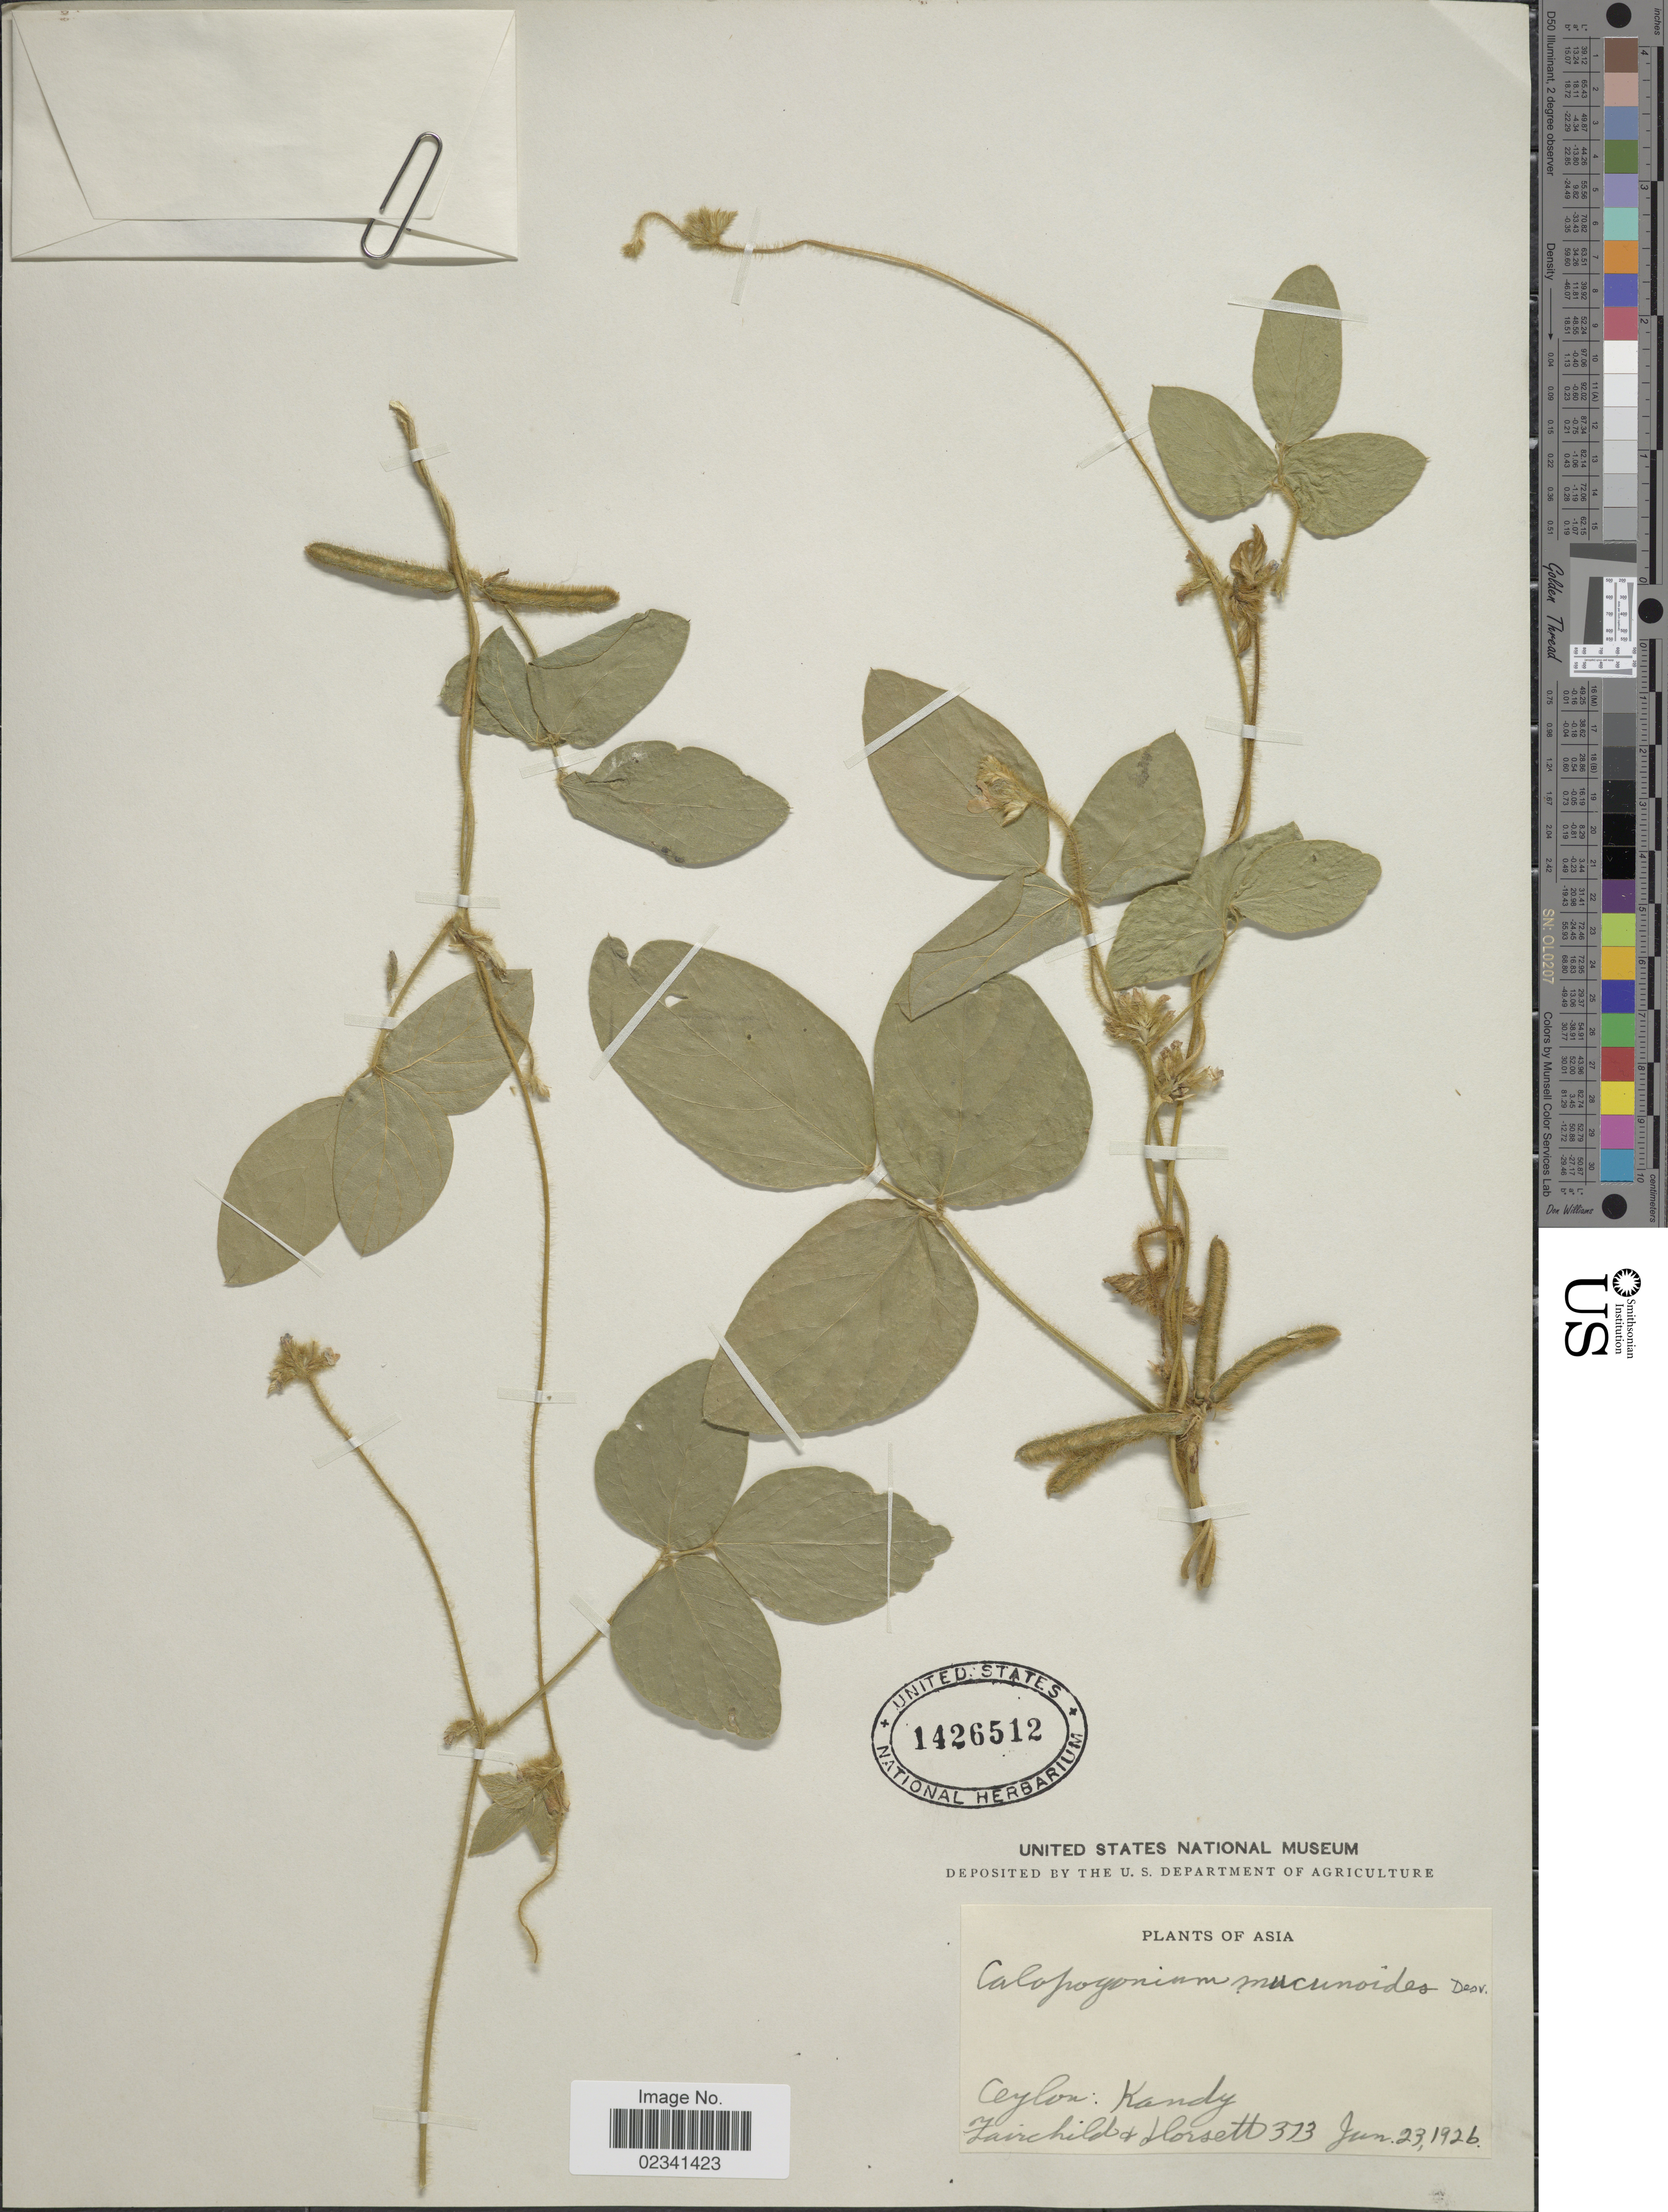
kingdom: Plantae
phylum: Tracheophyta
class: Magnoliopsida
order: Fabales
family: Fabaceae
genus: Calopogonium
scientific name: Calopogonium mucunoides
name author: Desv.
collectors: -. Fairchild & -. Horsett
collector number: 373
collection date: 1926-06-23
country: Sri Lanka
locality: Asia, Ceylon: Kandy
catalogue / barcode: US 1426512